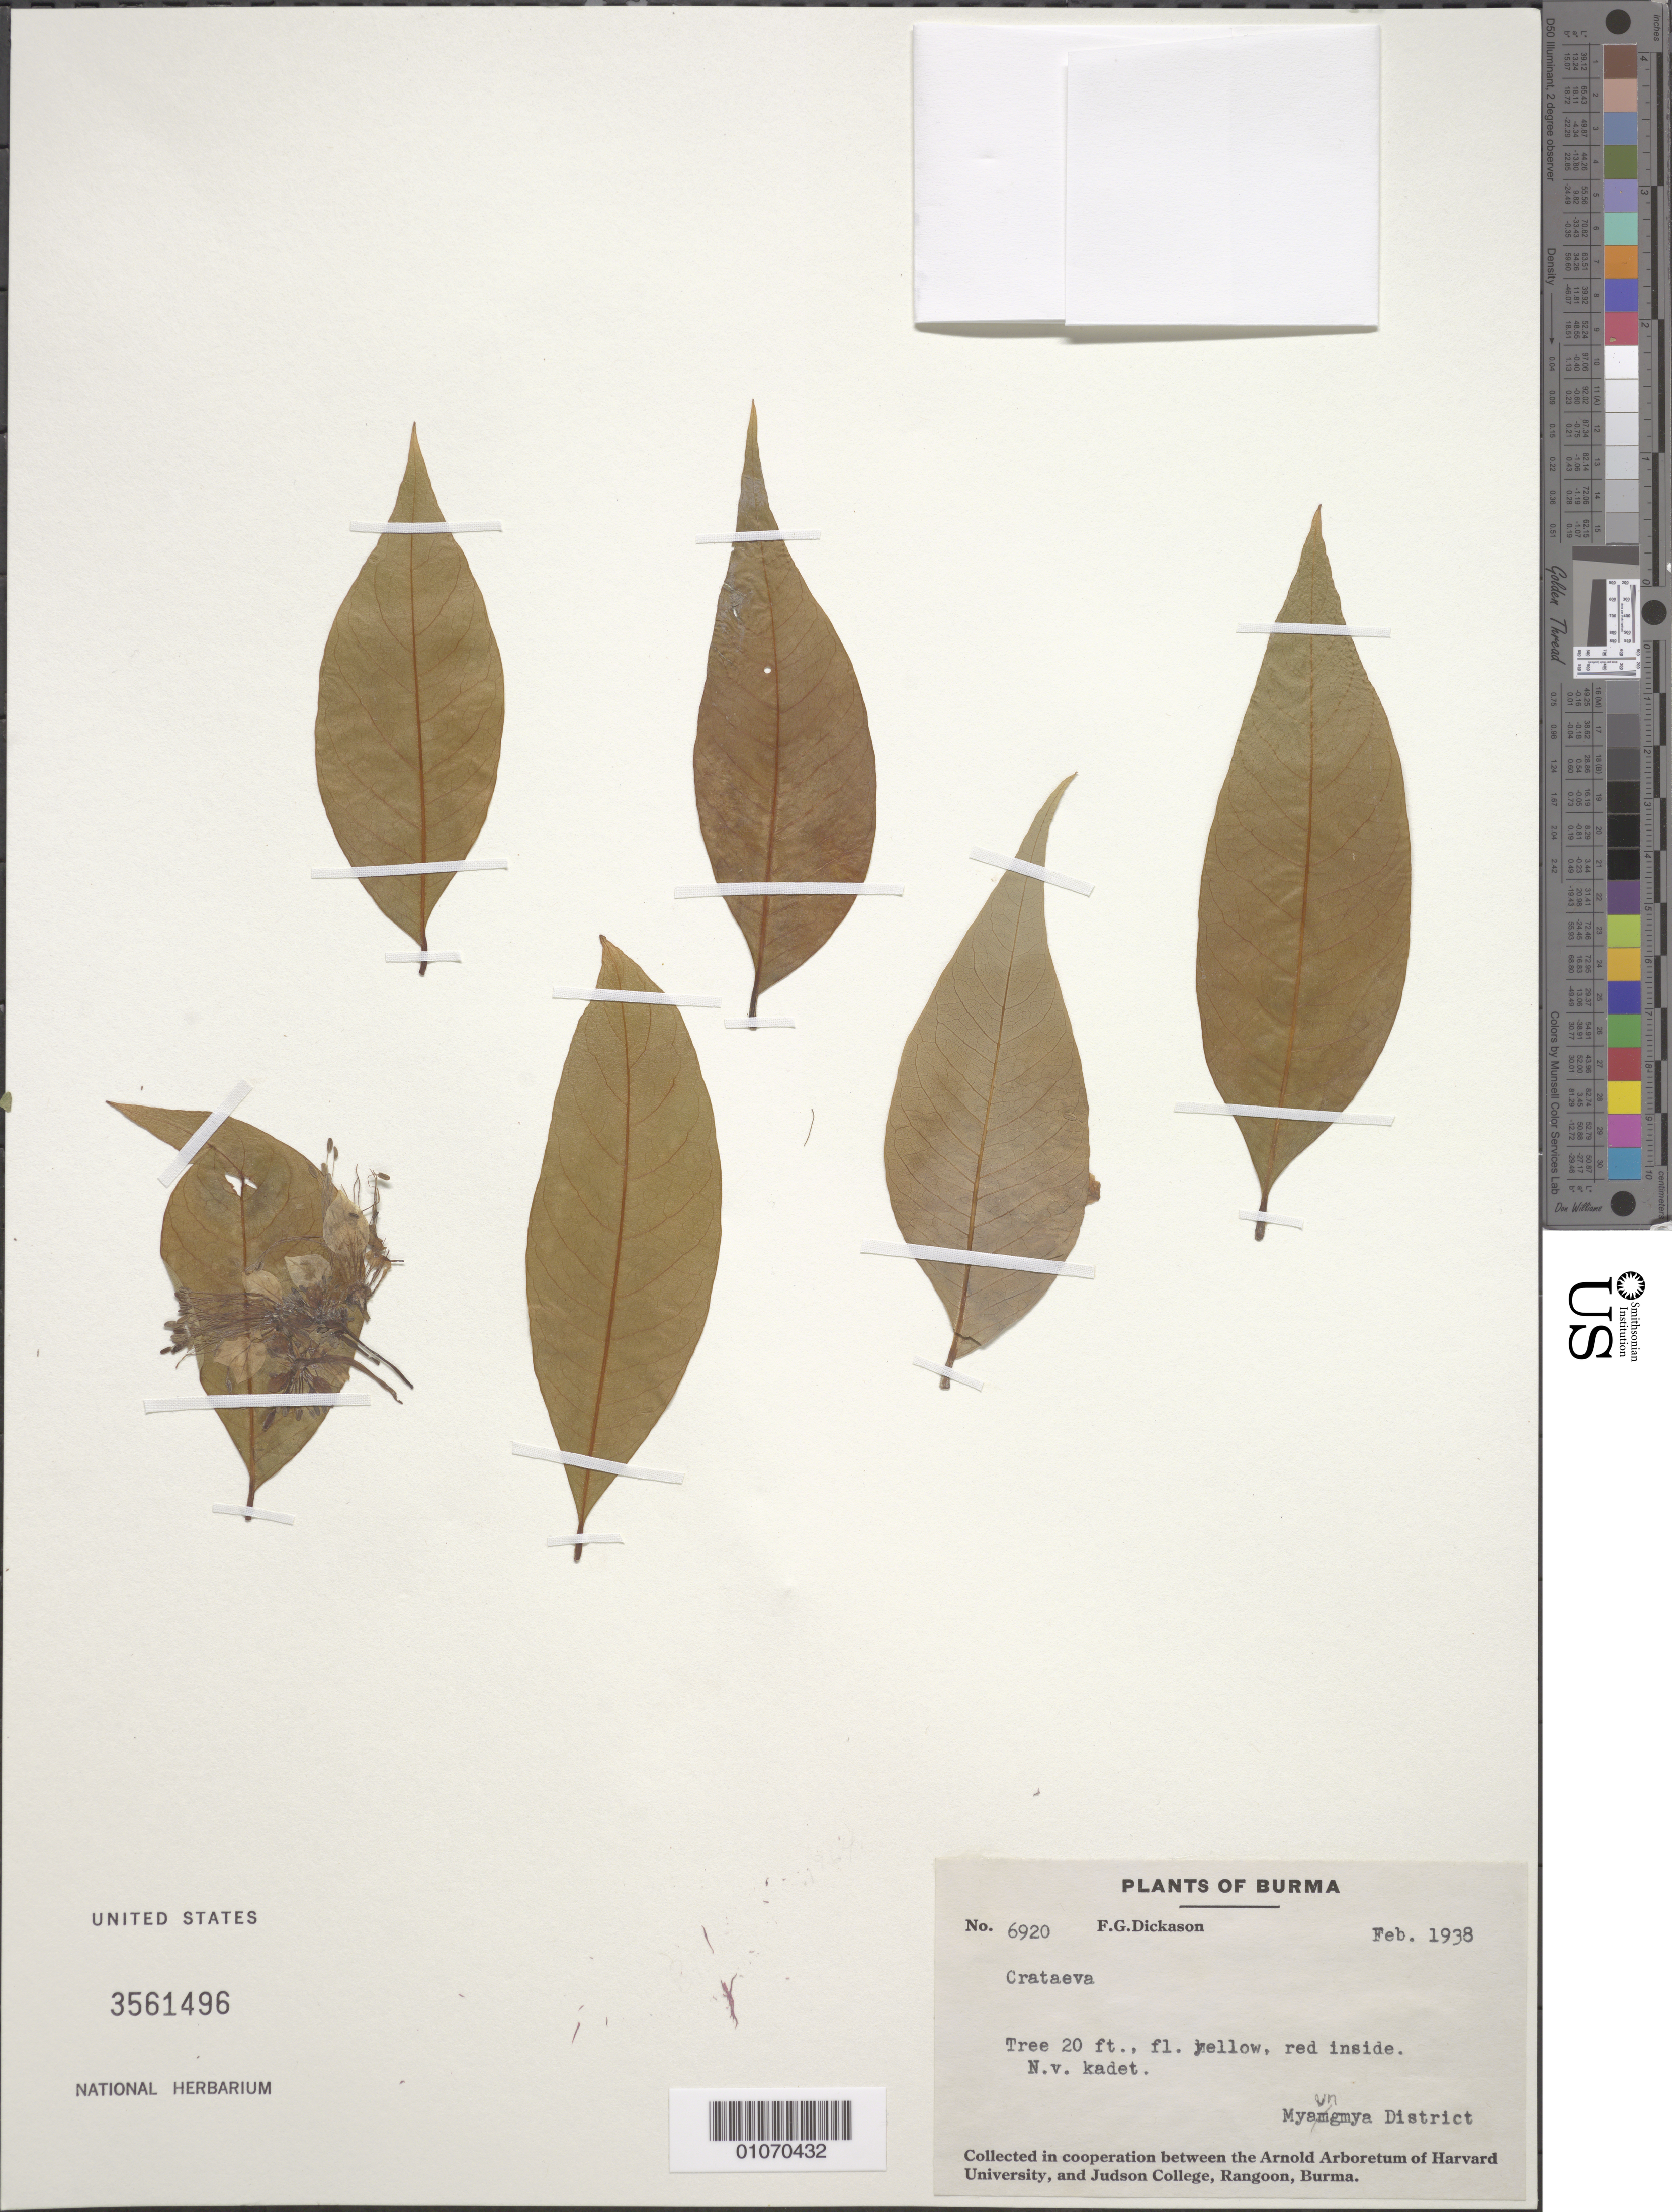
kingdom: Plantae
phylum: Tracheophyta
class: Magnoliopsida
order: Brassicales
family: Capparaceae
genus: Crateva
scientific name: Crateva sp.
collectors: F. Dickason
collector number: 6920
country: Myanmar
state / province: Ayeyarwady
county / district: Myaungmya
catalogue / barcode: US 3561496